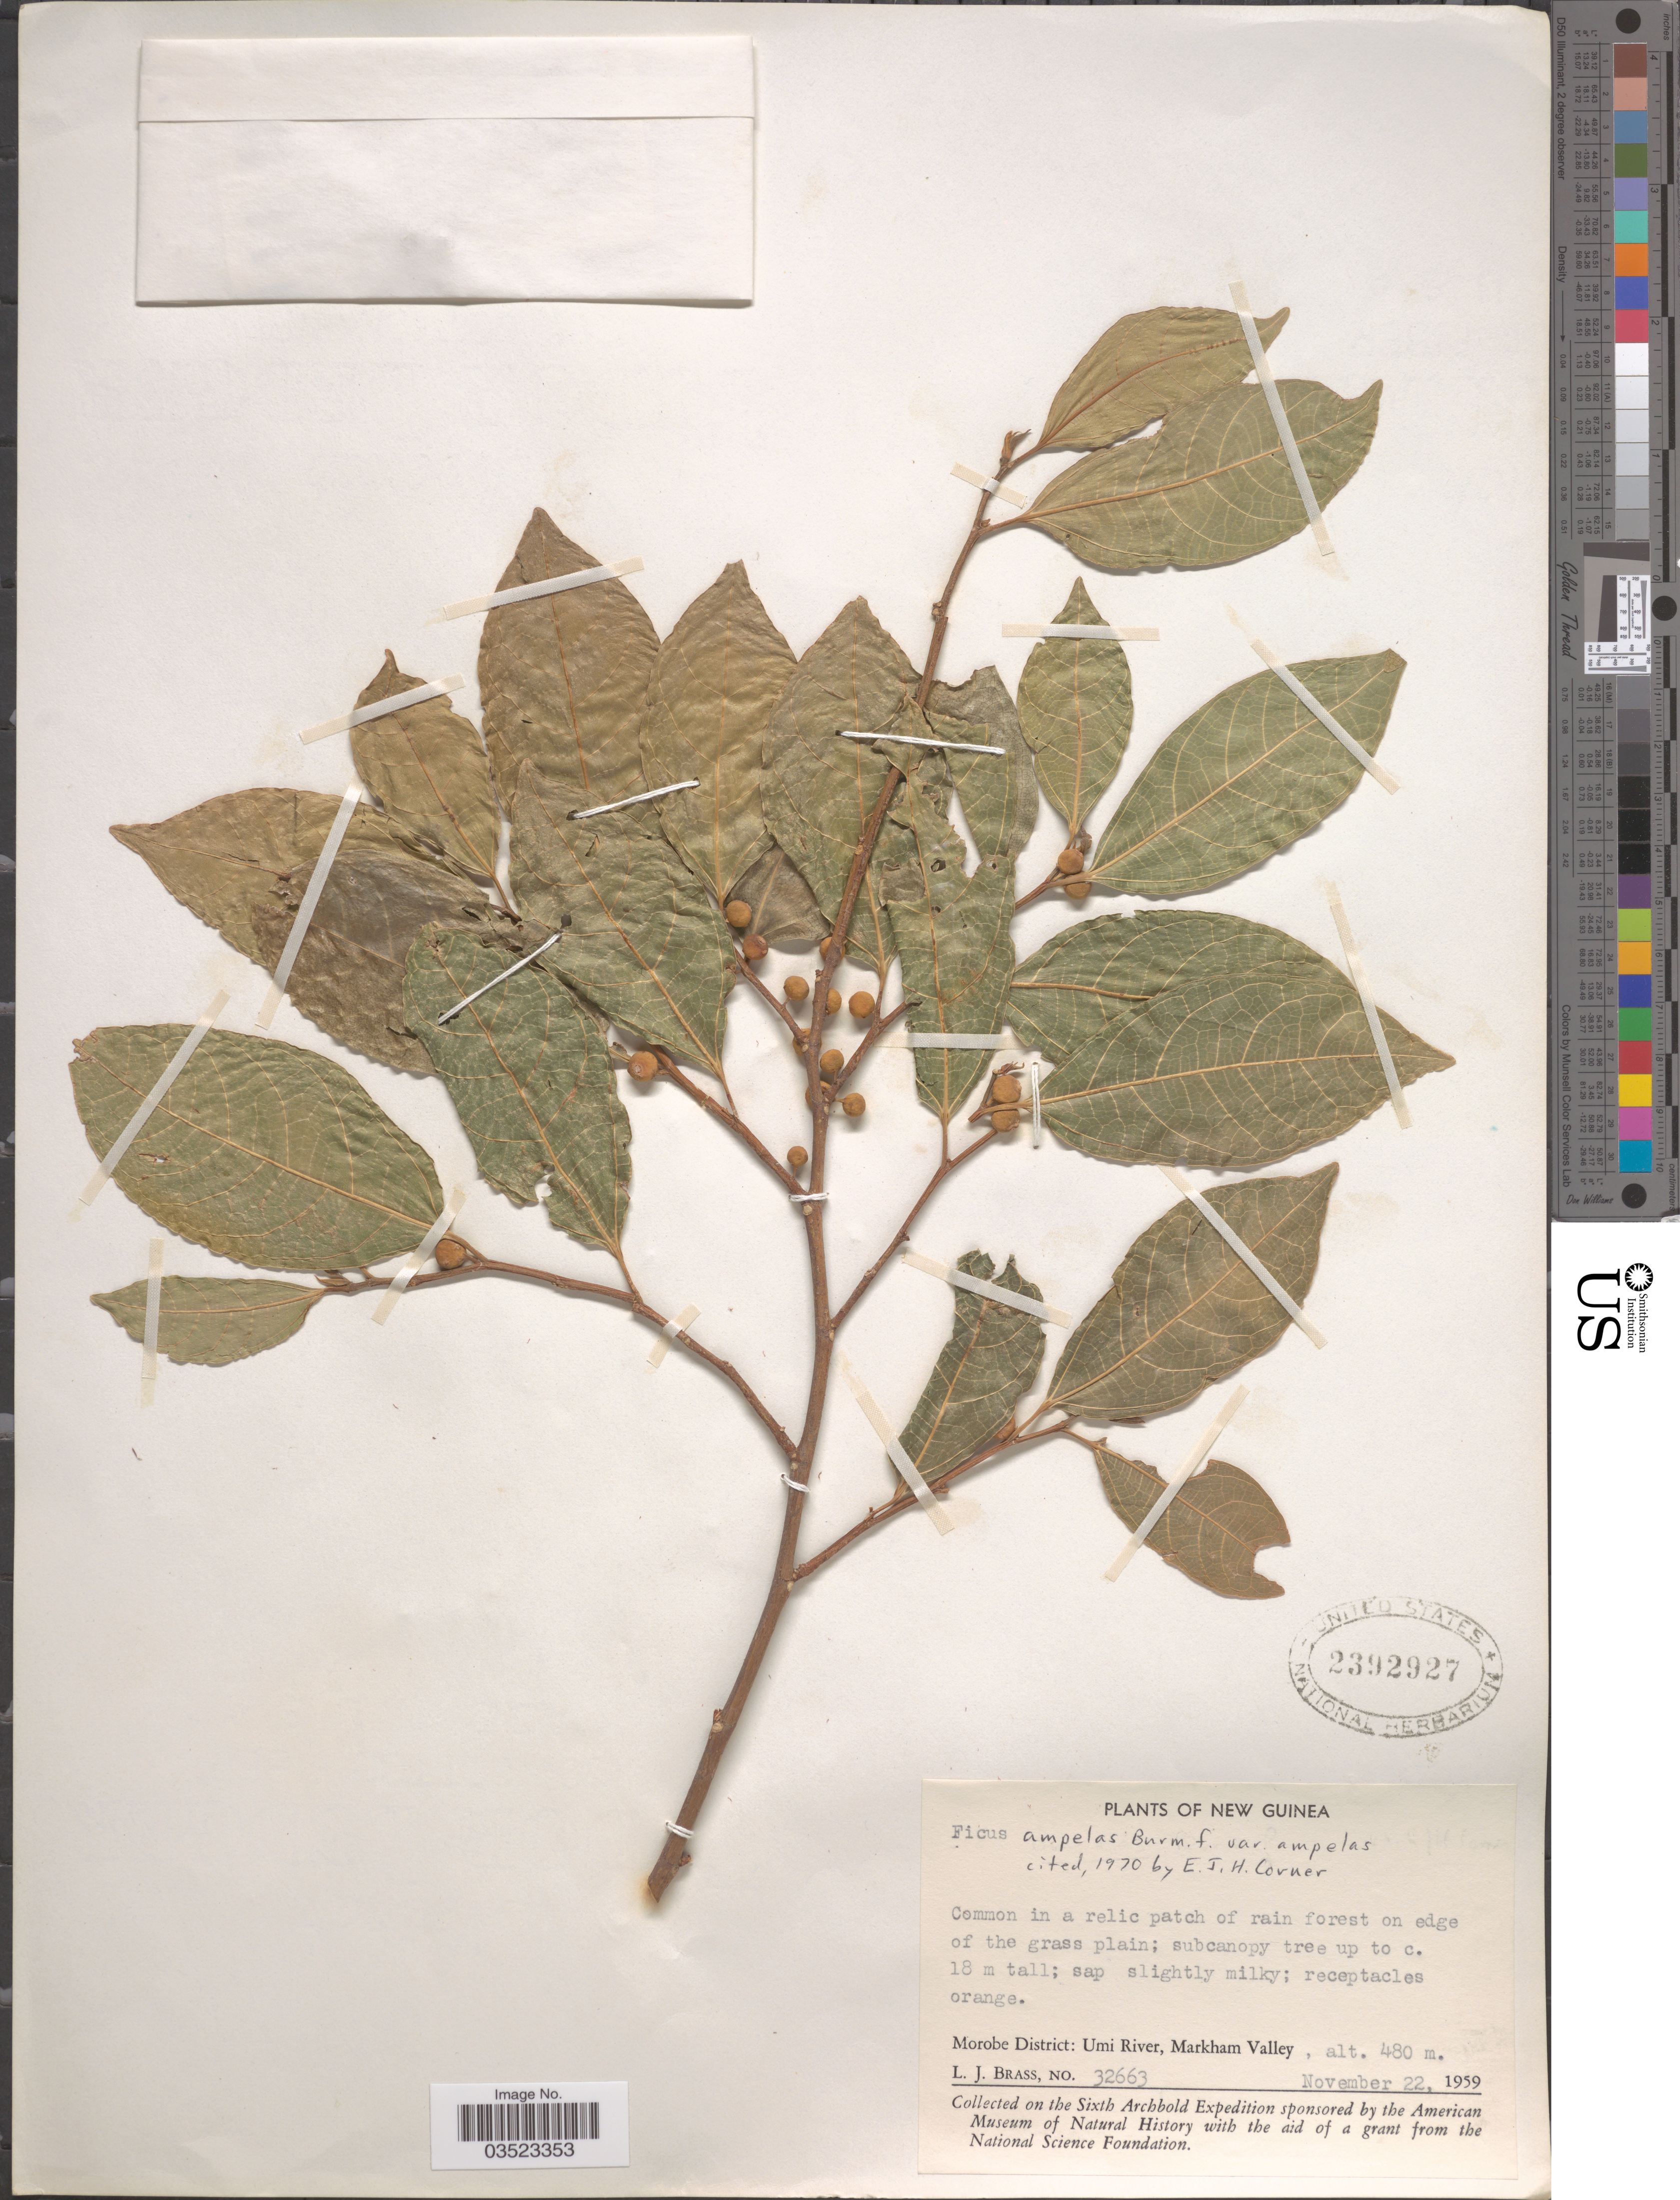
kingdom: Plantae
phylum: Tracheophyta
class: Magnoliopsida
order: Rosales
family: Moraceae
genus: Ficus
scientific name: Ficus ampelos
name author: Burm. f.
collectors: L. J. Brass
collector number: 32663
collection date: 1959-11-22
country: Papua New Guinea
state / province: Morobe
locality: New Guinea. Morobe District: Umi River, Markham Valley.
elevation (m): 480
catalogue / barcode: US 2392927